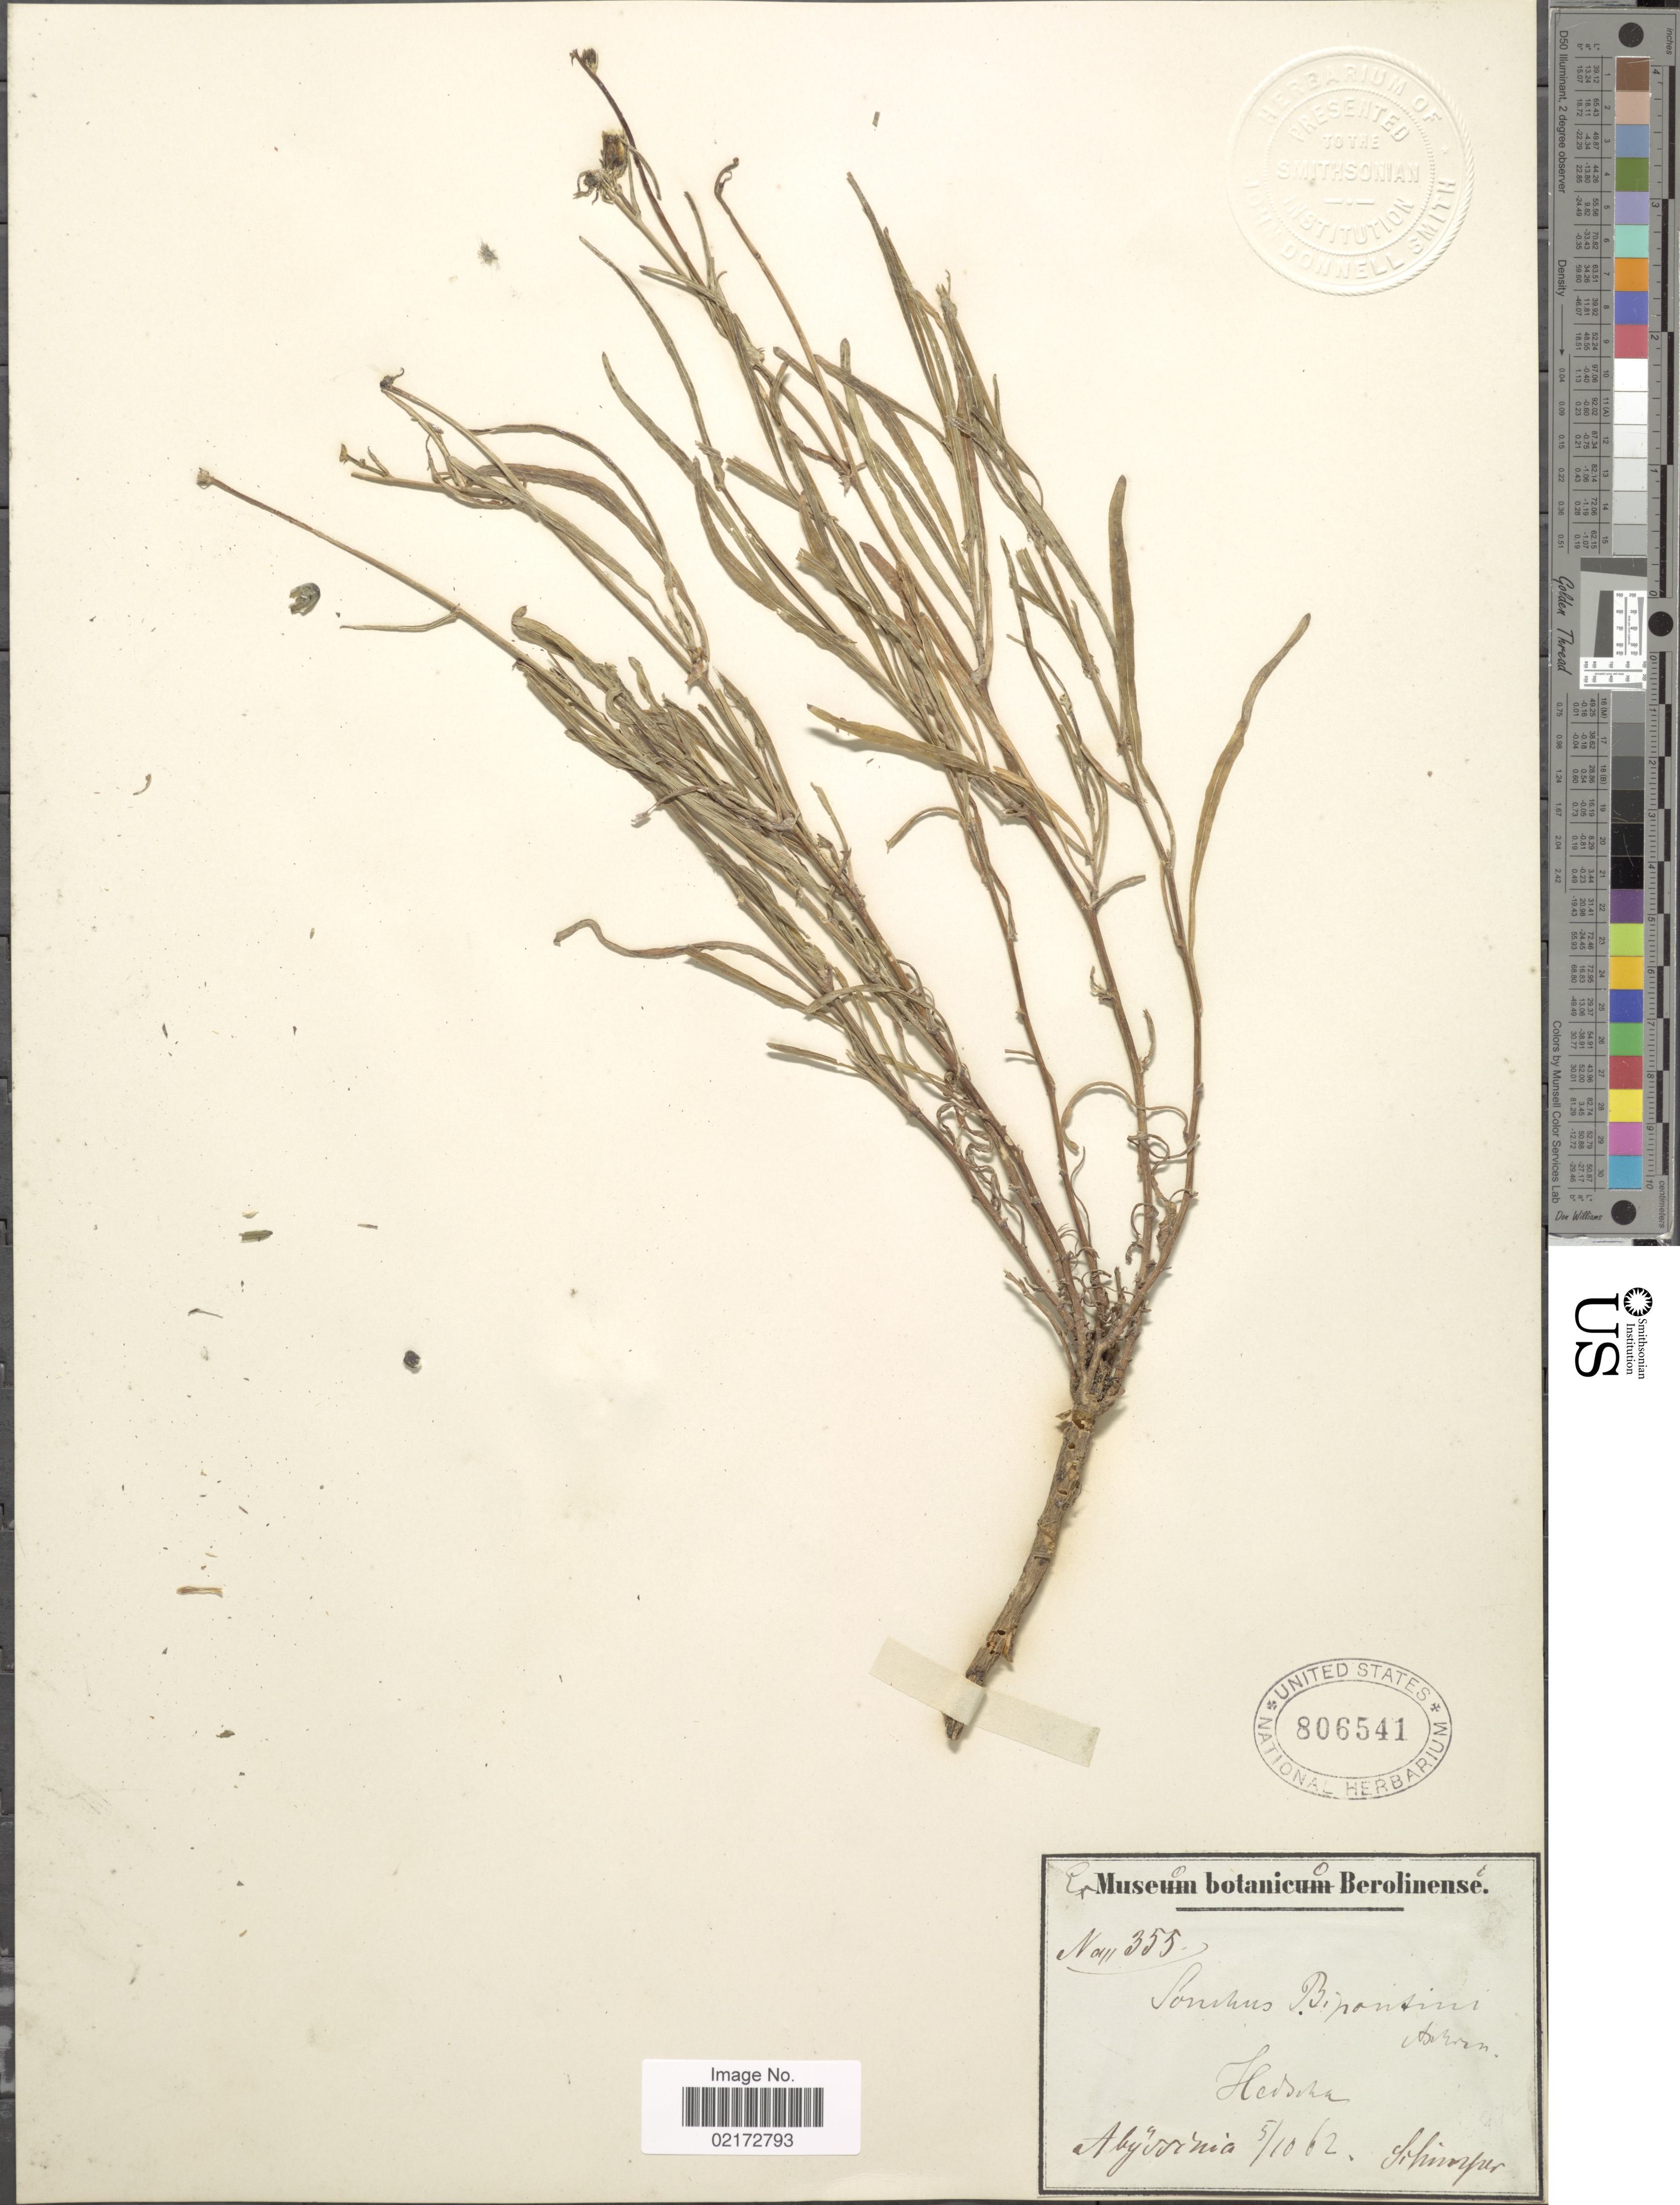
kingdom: Plantae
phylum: Tracheophyta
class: Magnoliopsida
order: Asterales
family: Asteraceae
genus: Sonchus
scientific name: Sonchus bipontini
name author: Asch. ex Oliv. & Hiern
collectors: -. Schimper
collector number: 355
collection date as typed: Transcribed d/m/y: 5/10/62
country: Eritrea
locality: Hedscha, Abyssinia. [interpreted]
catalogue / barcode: US 806541